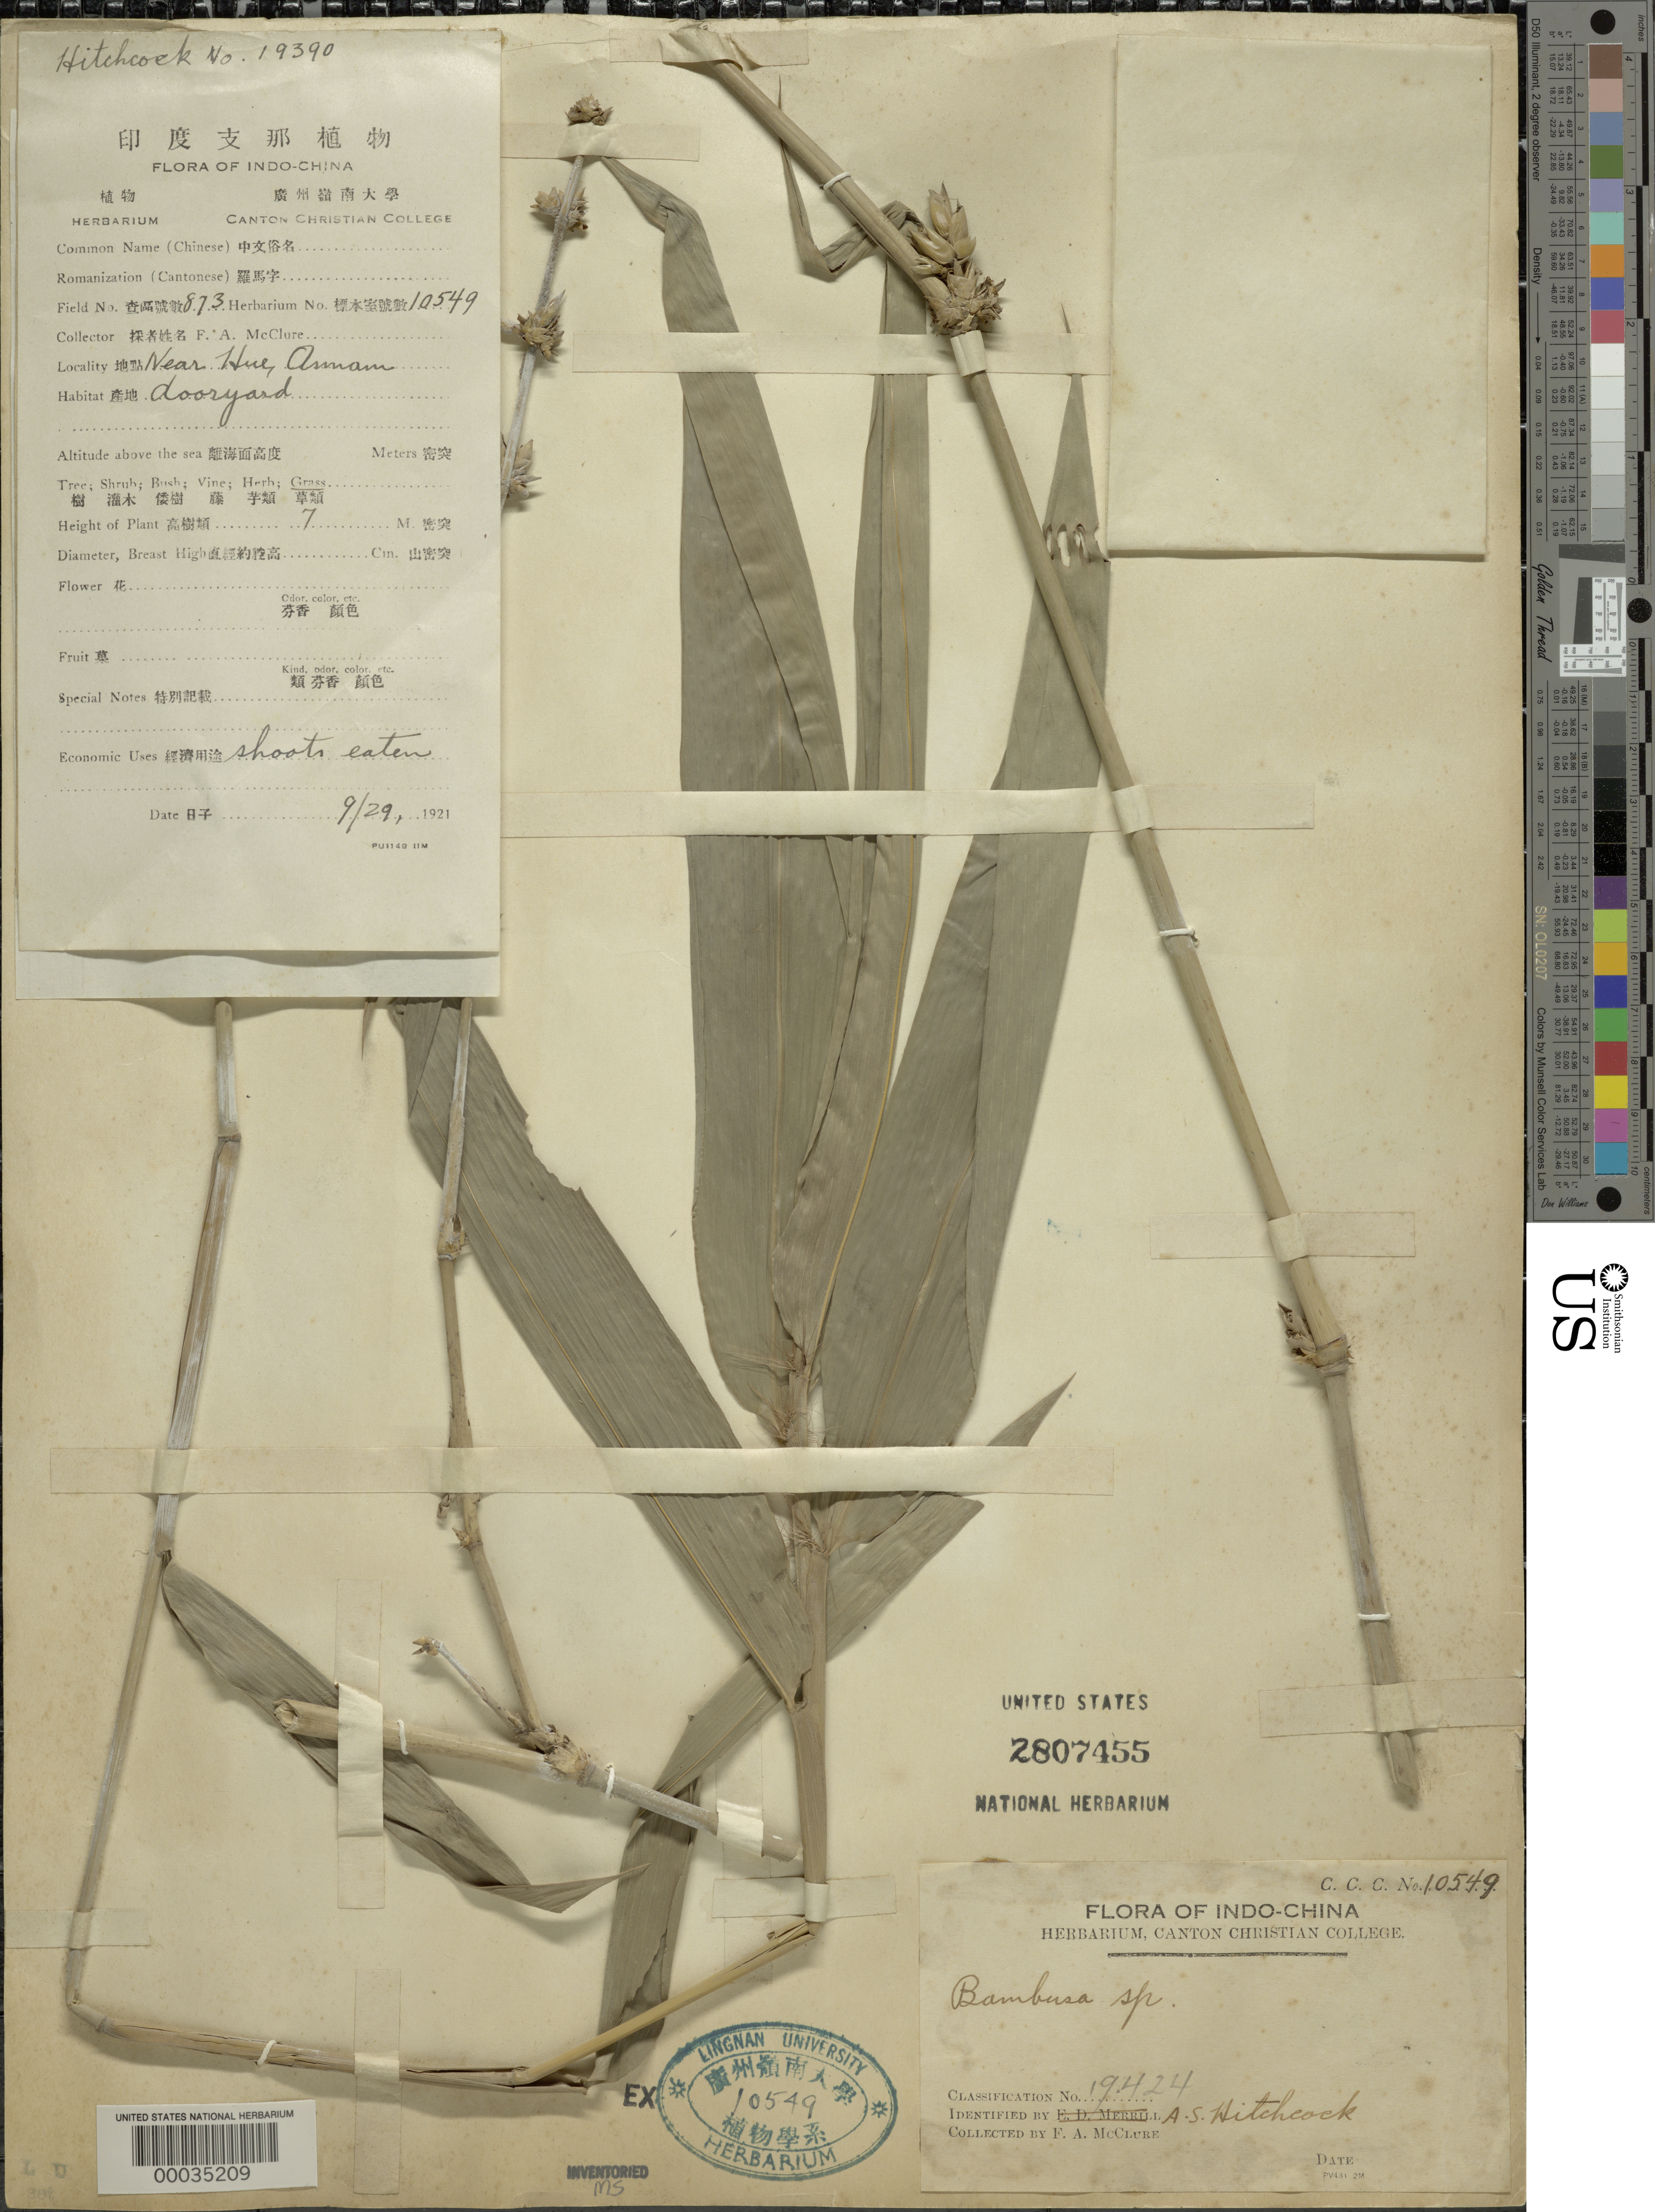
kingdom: Plantae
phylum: Tracheophyta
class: Liliopsida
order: Poales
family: Poaceae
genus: Bambusa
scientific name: Bambusa sp.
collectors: F. A. McClure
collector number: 873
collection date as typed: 29 Sep 1921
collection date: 1921-09-29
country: Vietnam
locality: Flora of Indo-China, Hue, Annam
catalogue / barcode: US 2807455